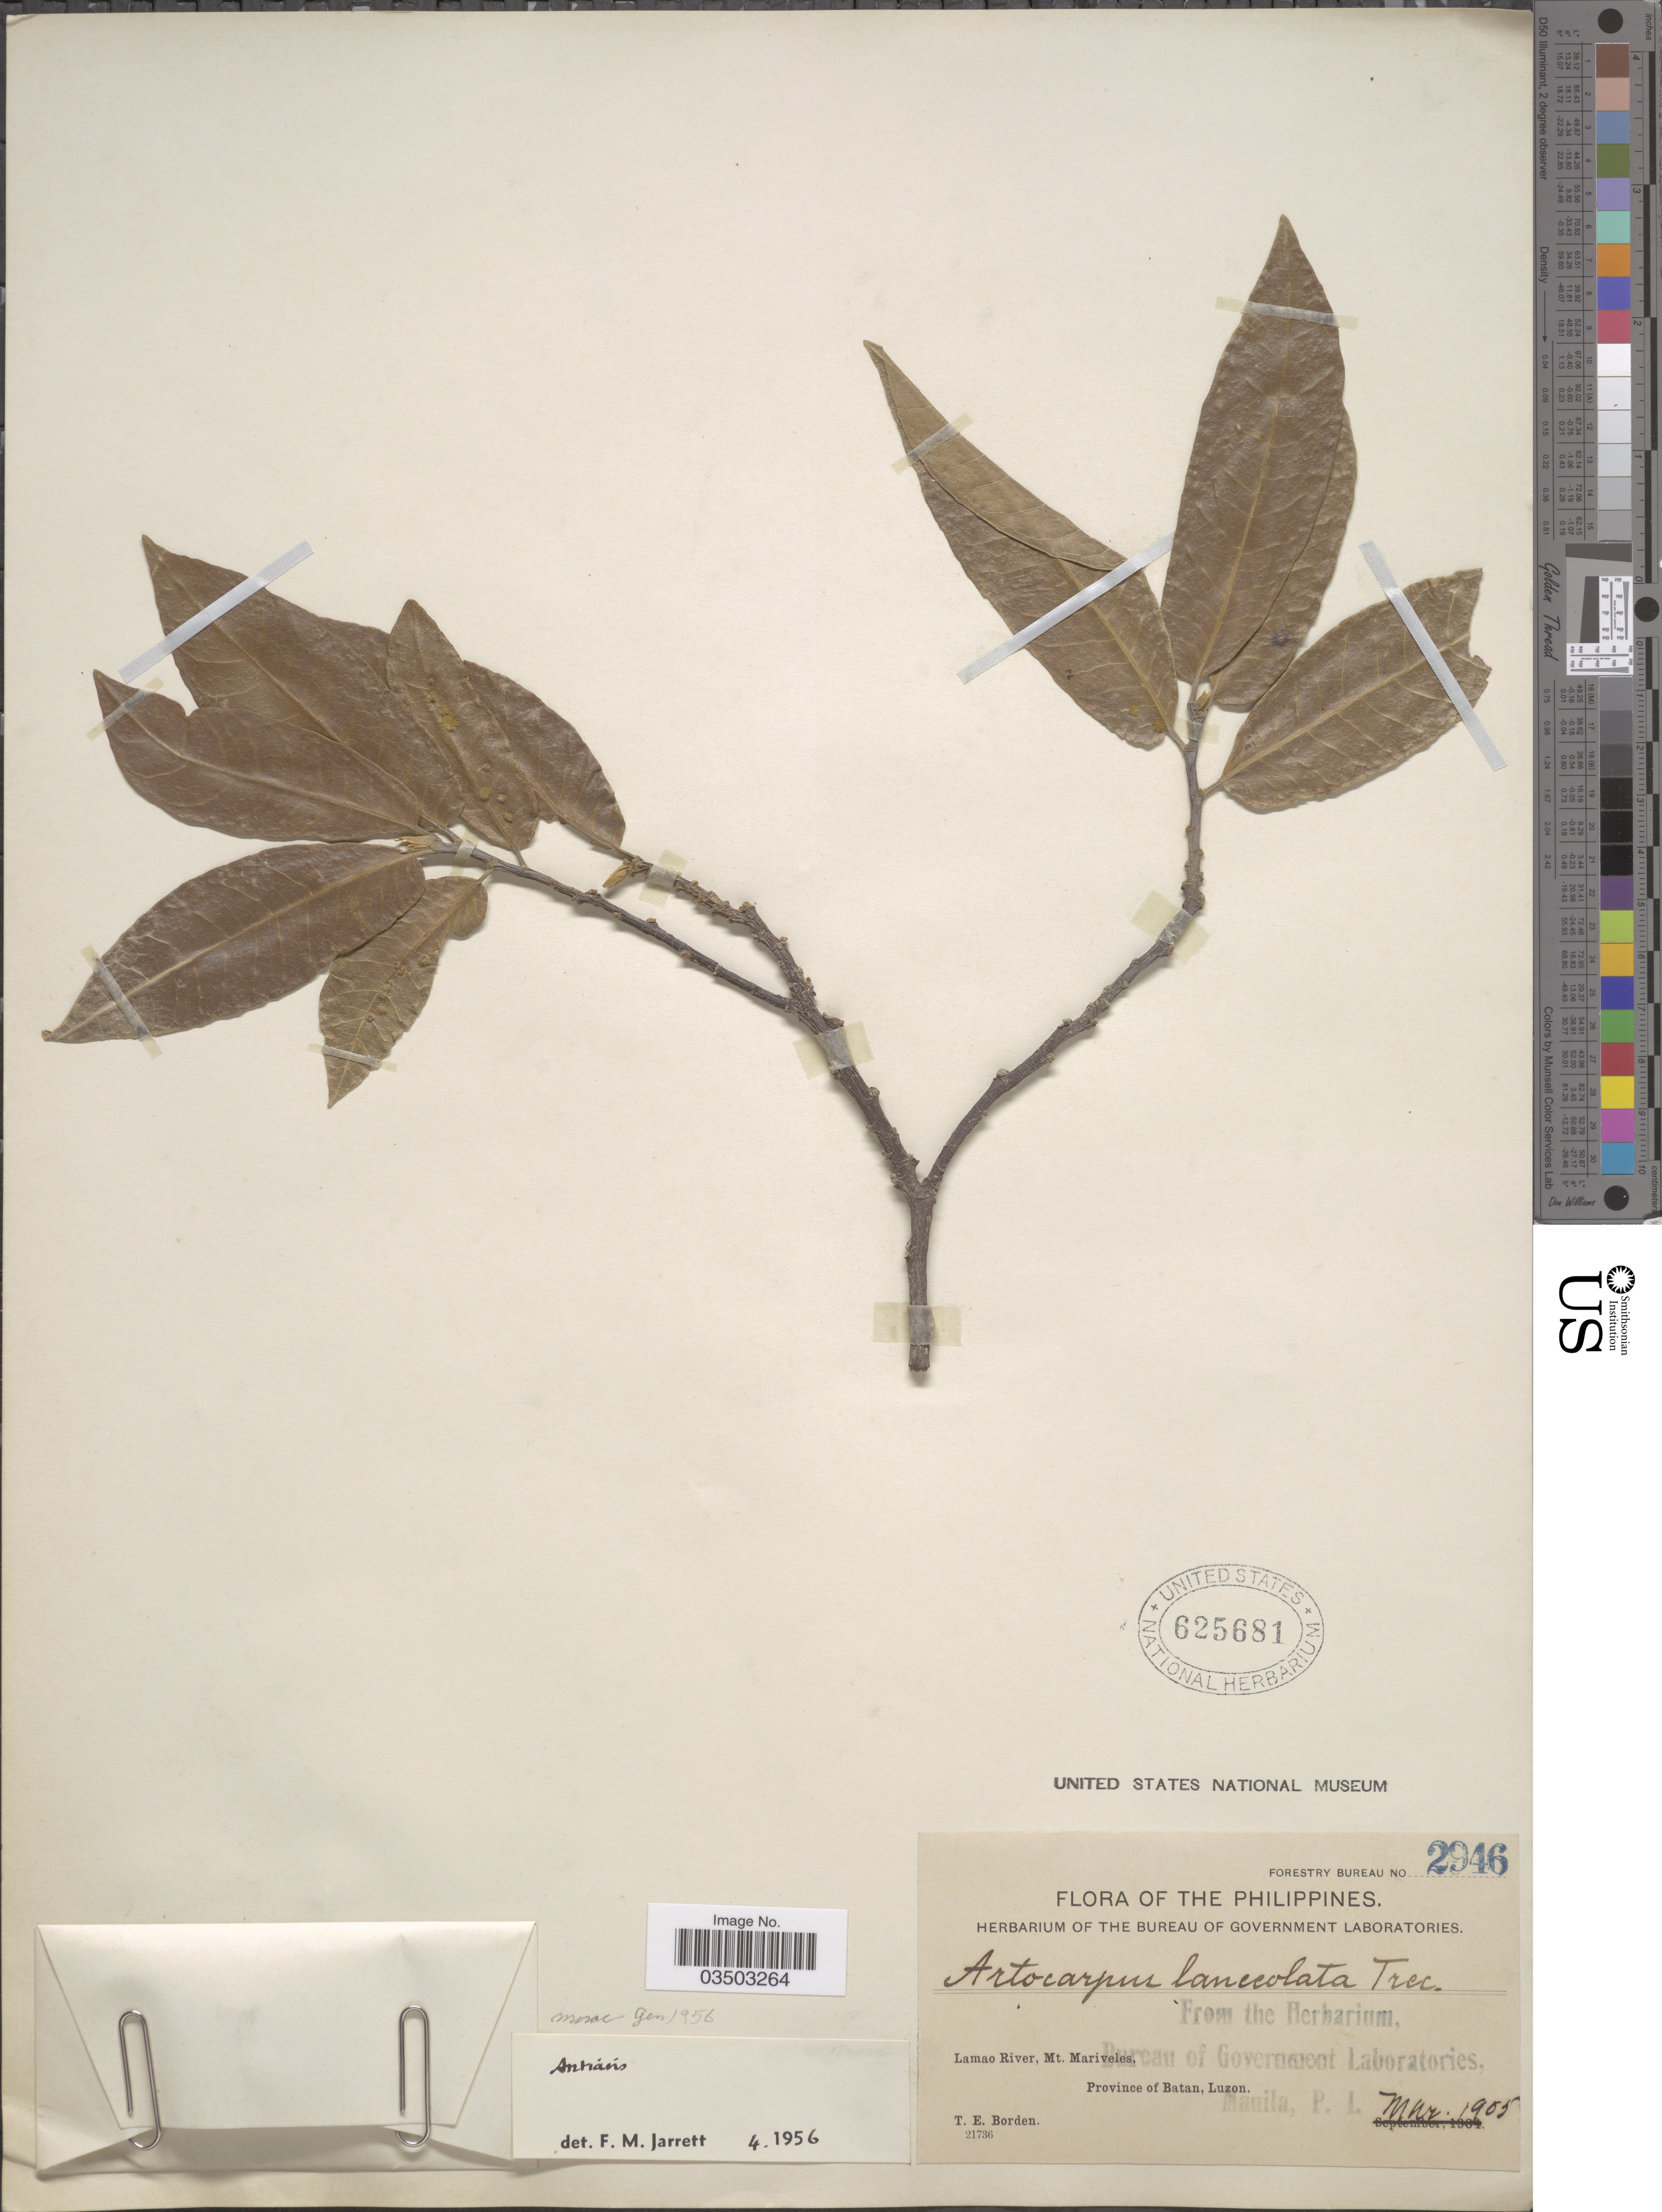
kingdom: Plantae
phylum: Tracheophyta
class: Magnoliopsida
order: Rosales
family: Moraceae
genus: Antiaris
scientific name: Antiaris sp.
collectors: T. E. Borden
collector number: Forestry Bureau 2946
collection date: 1905-03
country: Philippines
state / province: Cagayan Valley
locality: Lamao River, Mt. Mariveles, Province of Batan, Luzon.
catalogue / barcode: US 625681